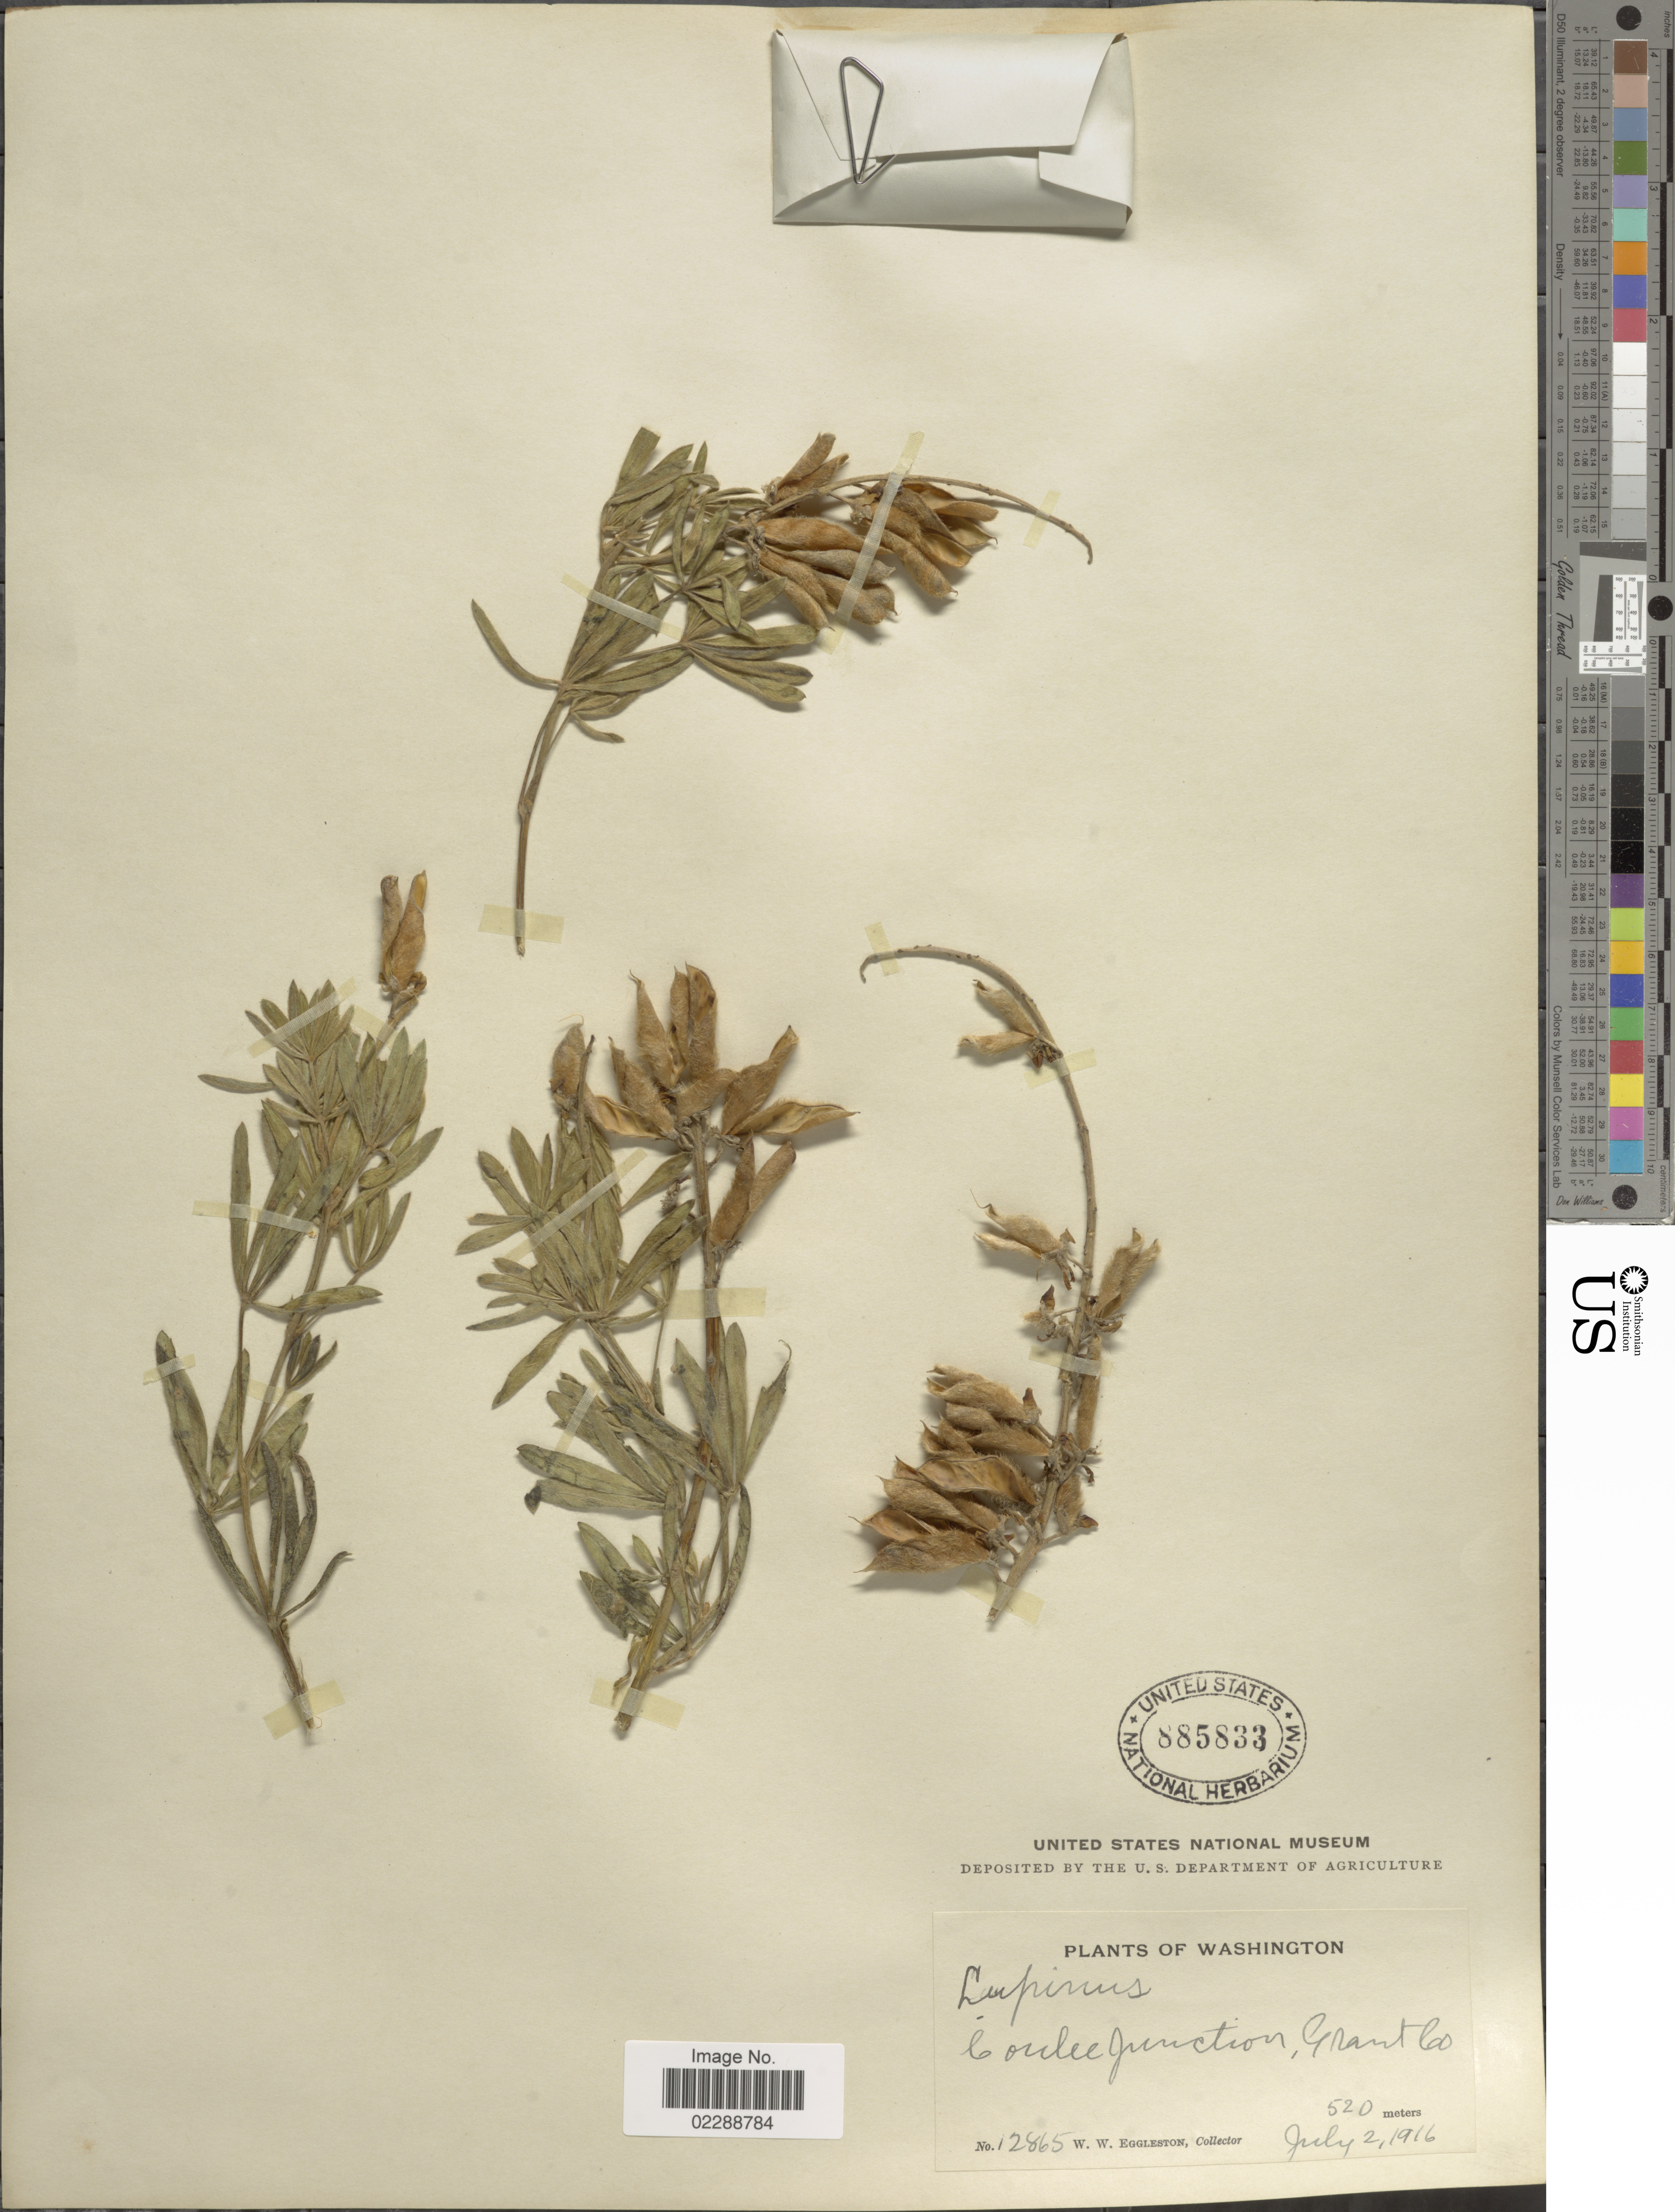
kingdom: Plantae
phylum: Tracheophyta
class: Magnoliopsida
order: Fabales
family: Fabaceae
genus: Lupinus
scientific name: Lupinus sp.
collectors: W. W. Eggleston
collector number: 12865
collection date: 1916-07-02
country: United States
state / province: Washington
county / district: Grant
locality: Coulee Junction, Grant Co.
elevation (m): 520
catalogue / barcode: US 885833